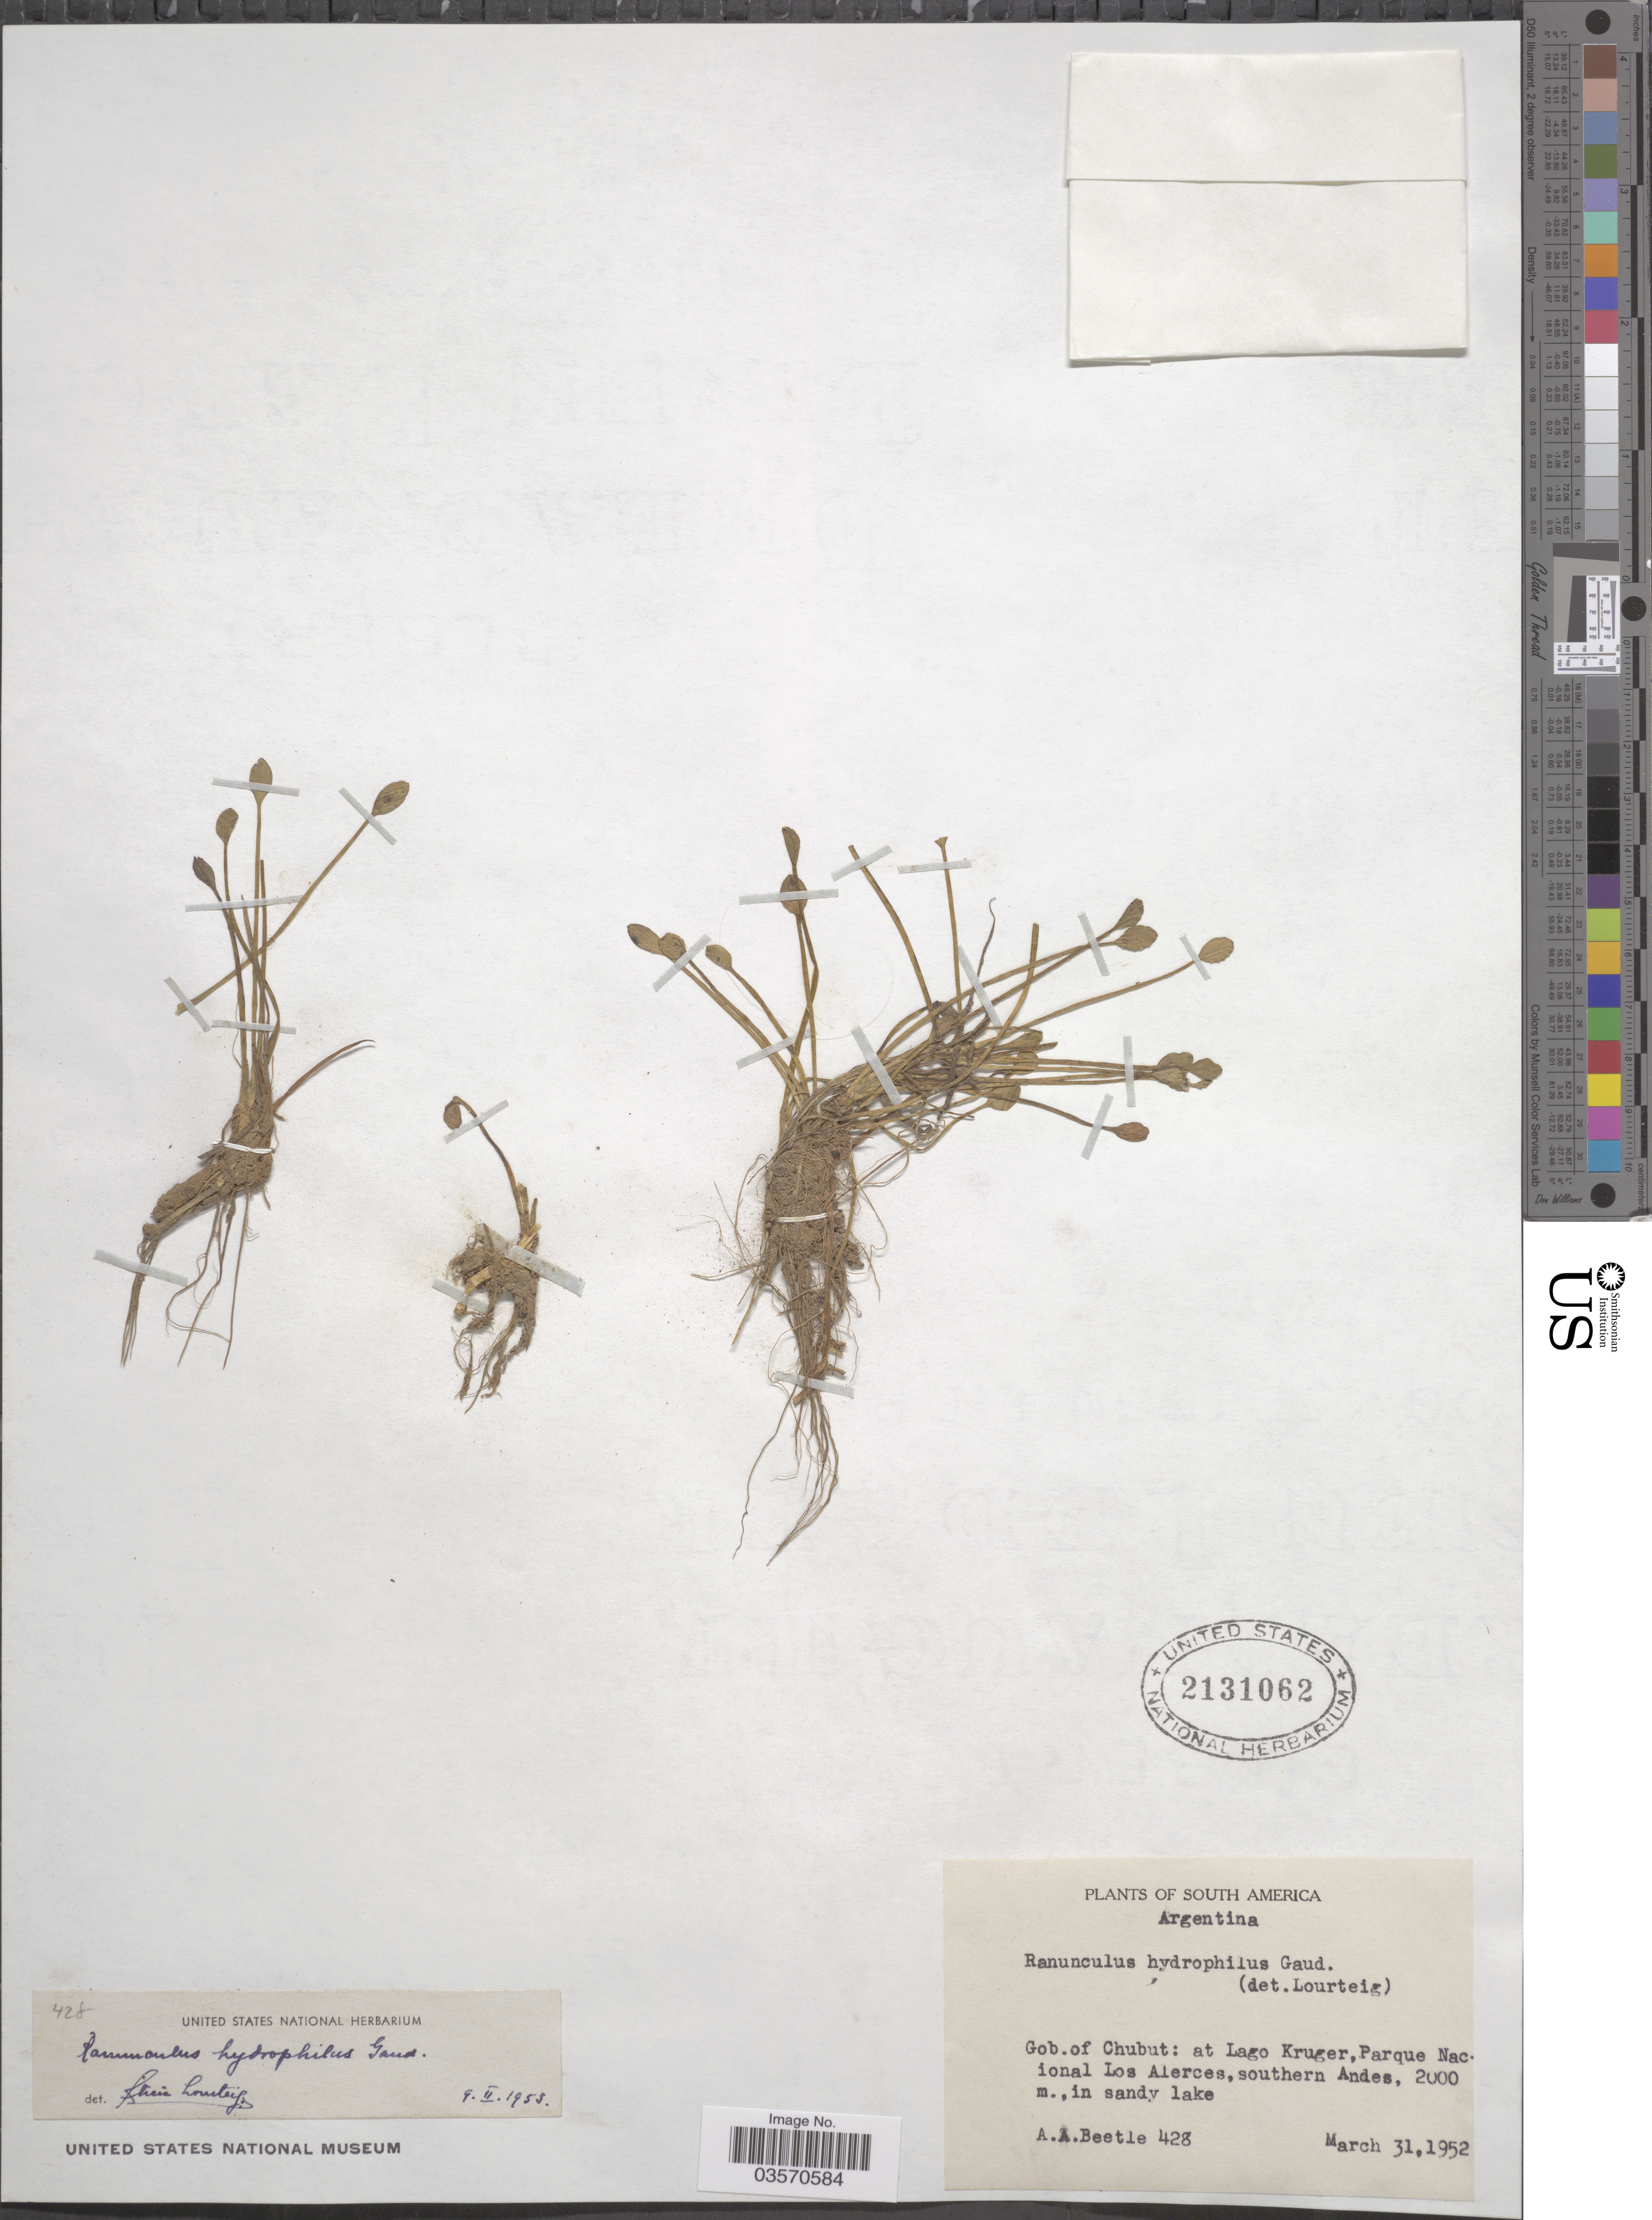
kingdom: Plantae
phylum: Tracheophyta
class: Magnoliopsida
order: Ranunculales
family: Ranunculaceae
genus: Ranunculus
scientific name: Ranunculus hydrophilus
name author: Bunge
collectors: A. A. Beetle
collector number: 428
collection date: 1952-03-31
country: Argentina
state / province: Chubut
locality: Gob. of Chubut: at Lago Kruger, Parque Nacional Los Alerces, southern Andes, in sandy lake.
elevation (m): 2000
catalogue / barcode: US 2131062